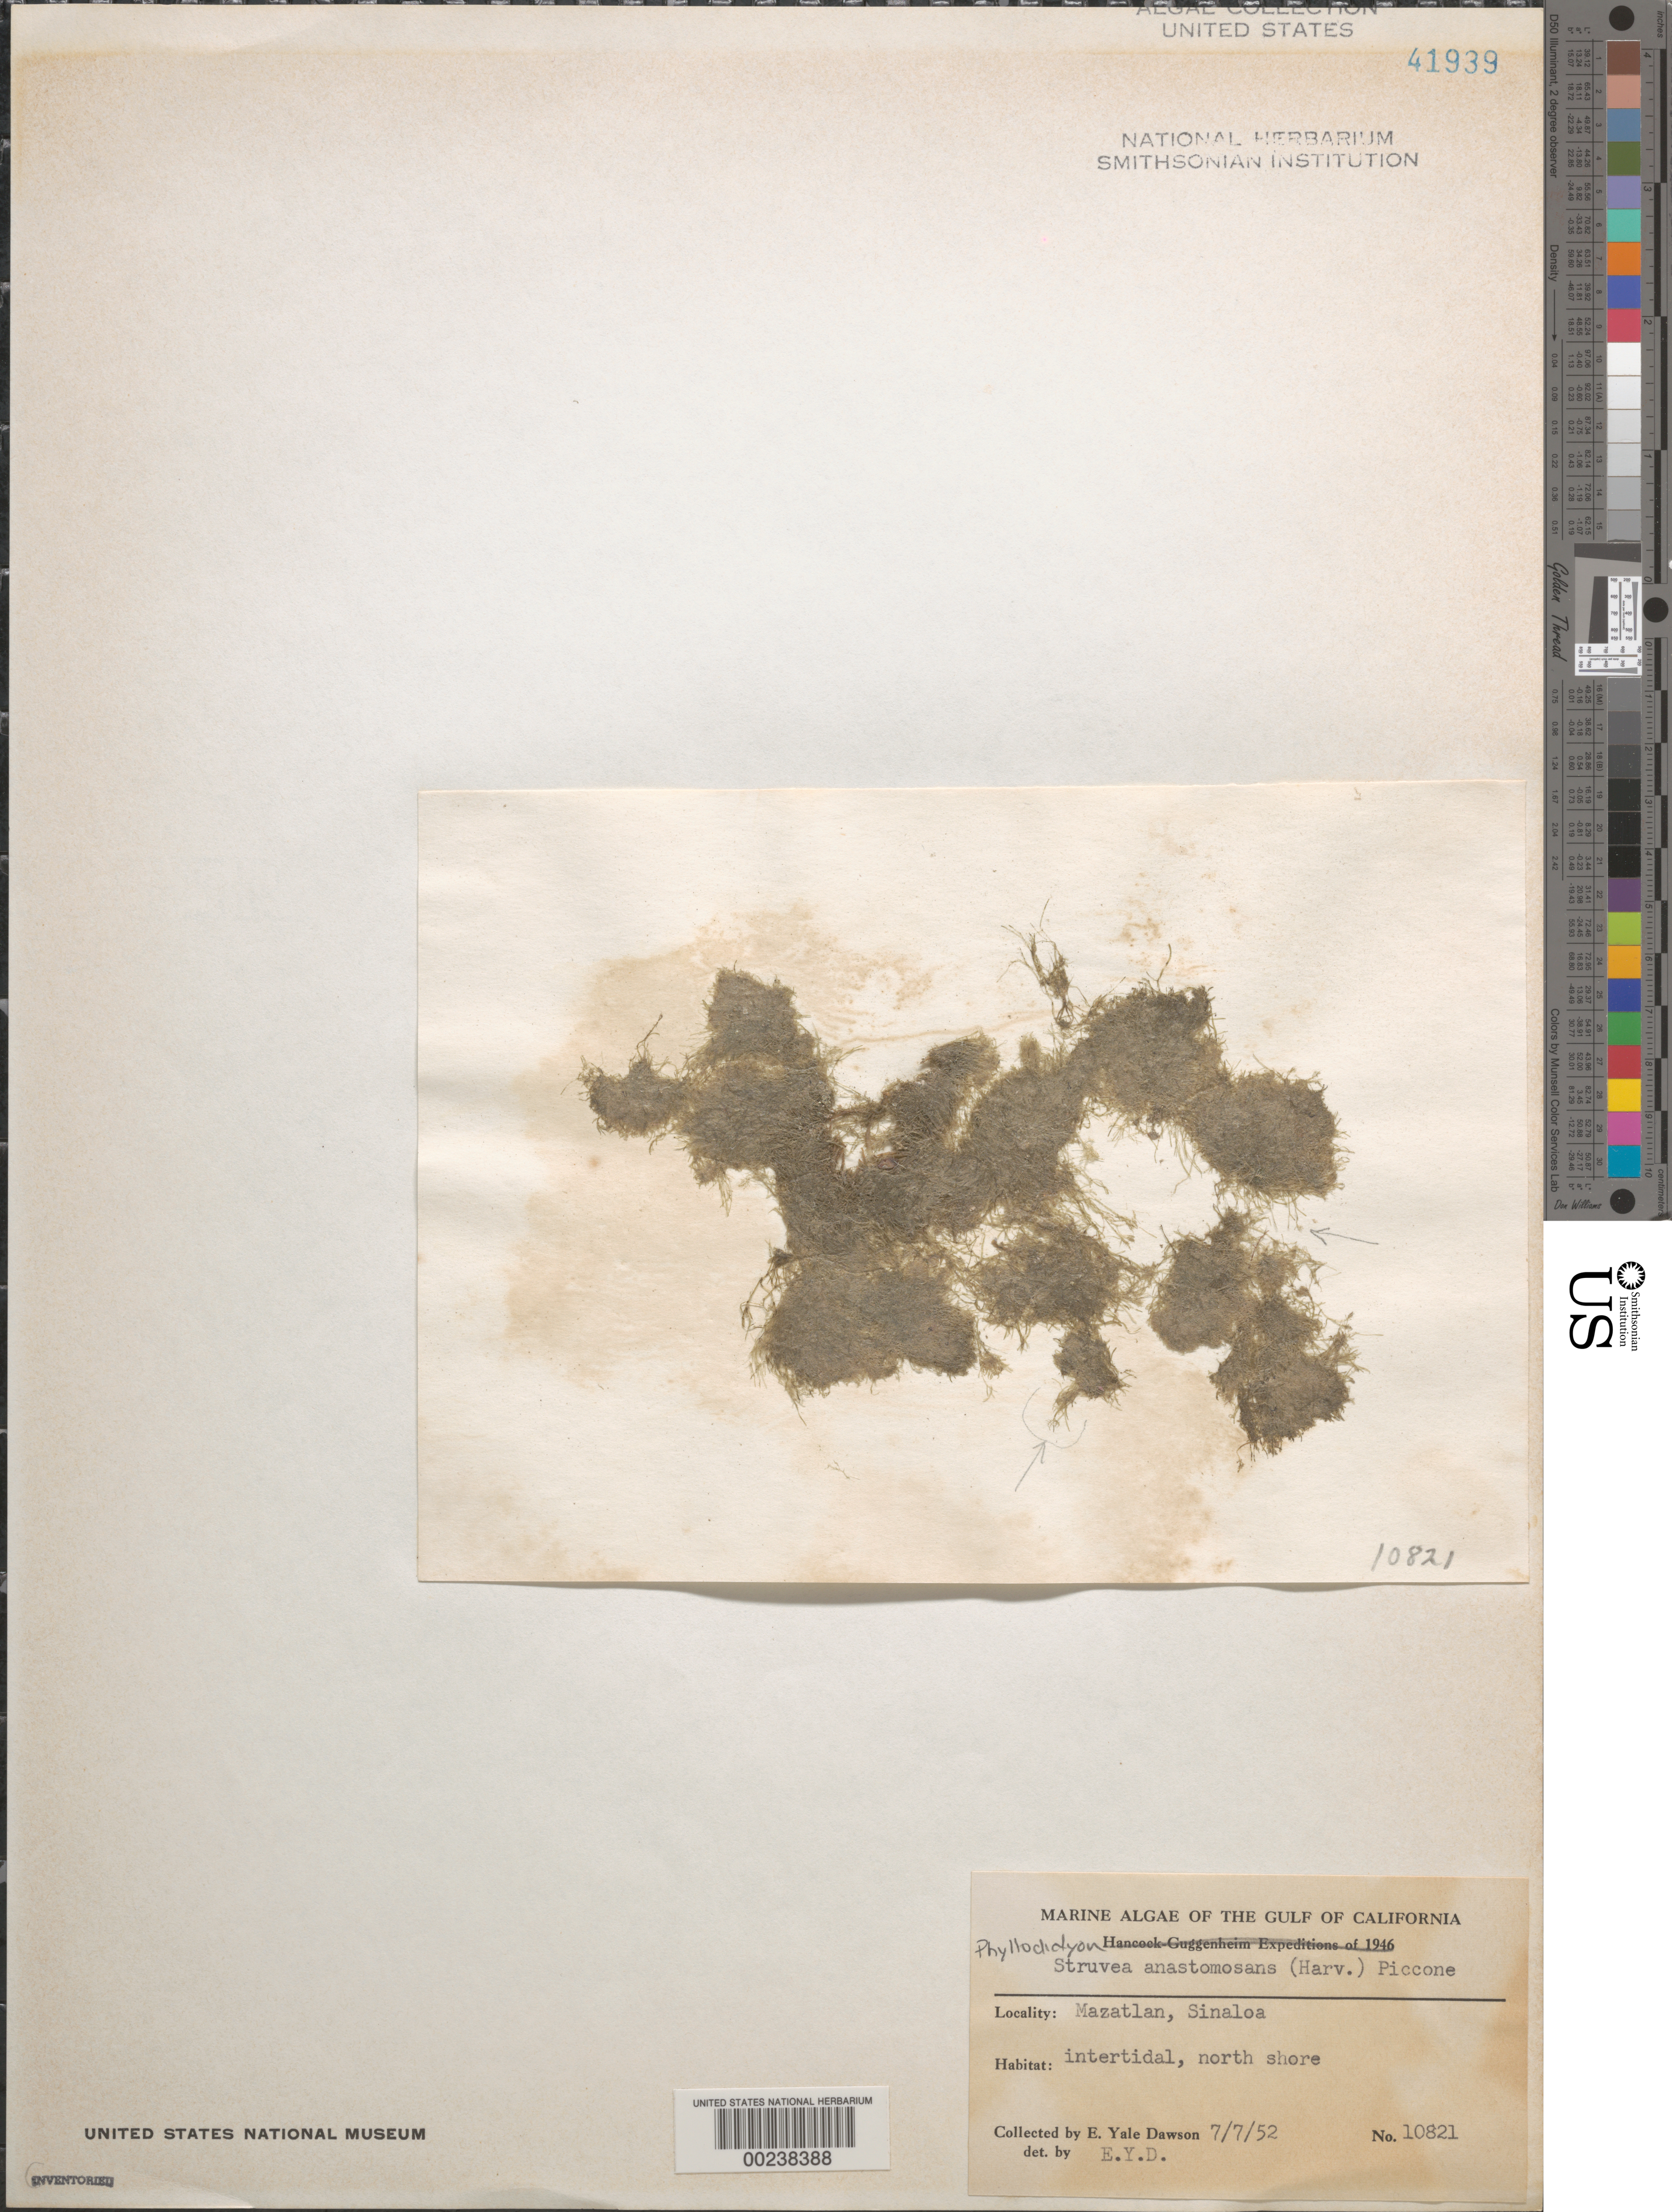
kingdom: Plantae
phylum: Chlorophyta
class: Ulvophyceae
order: Siphonocladales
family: Boodleaceae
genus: Phyllodictyon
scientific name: Phyllodictyon anastomosans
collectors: E. Y. Dawson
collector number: EYD 10821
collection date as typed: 07 Jul 1952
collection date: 1952-07-07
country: Mexico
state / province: Sinaloa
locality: Mazatlan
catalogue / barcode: US 41939